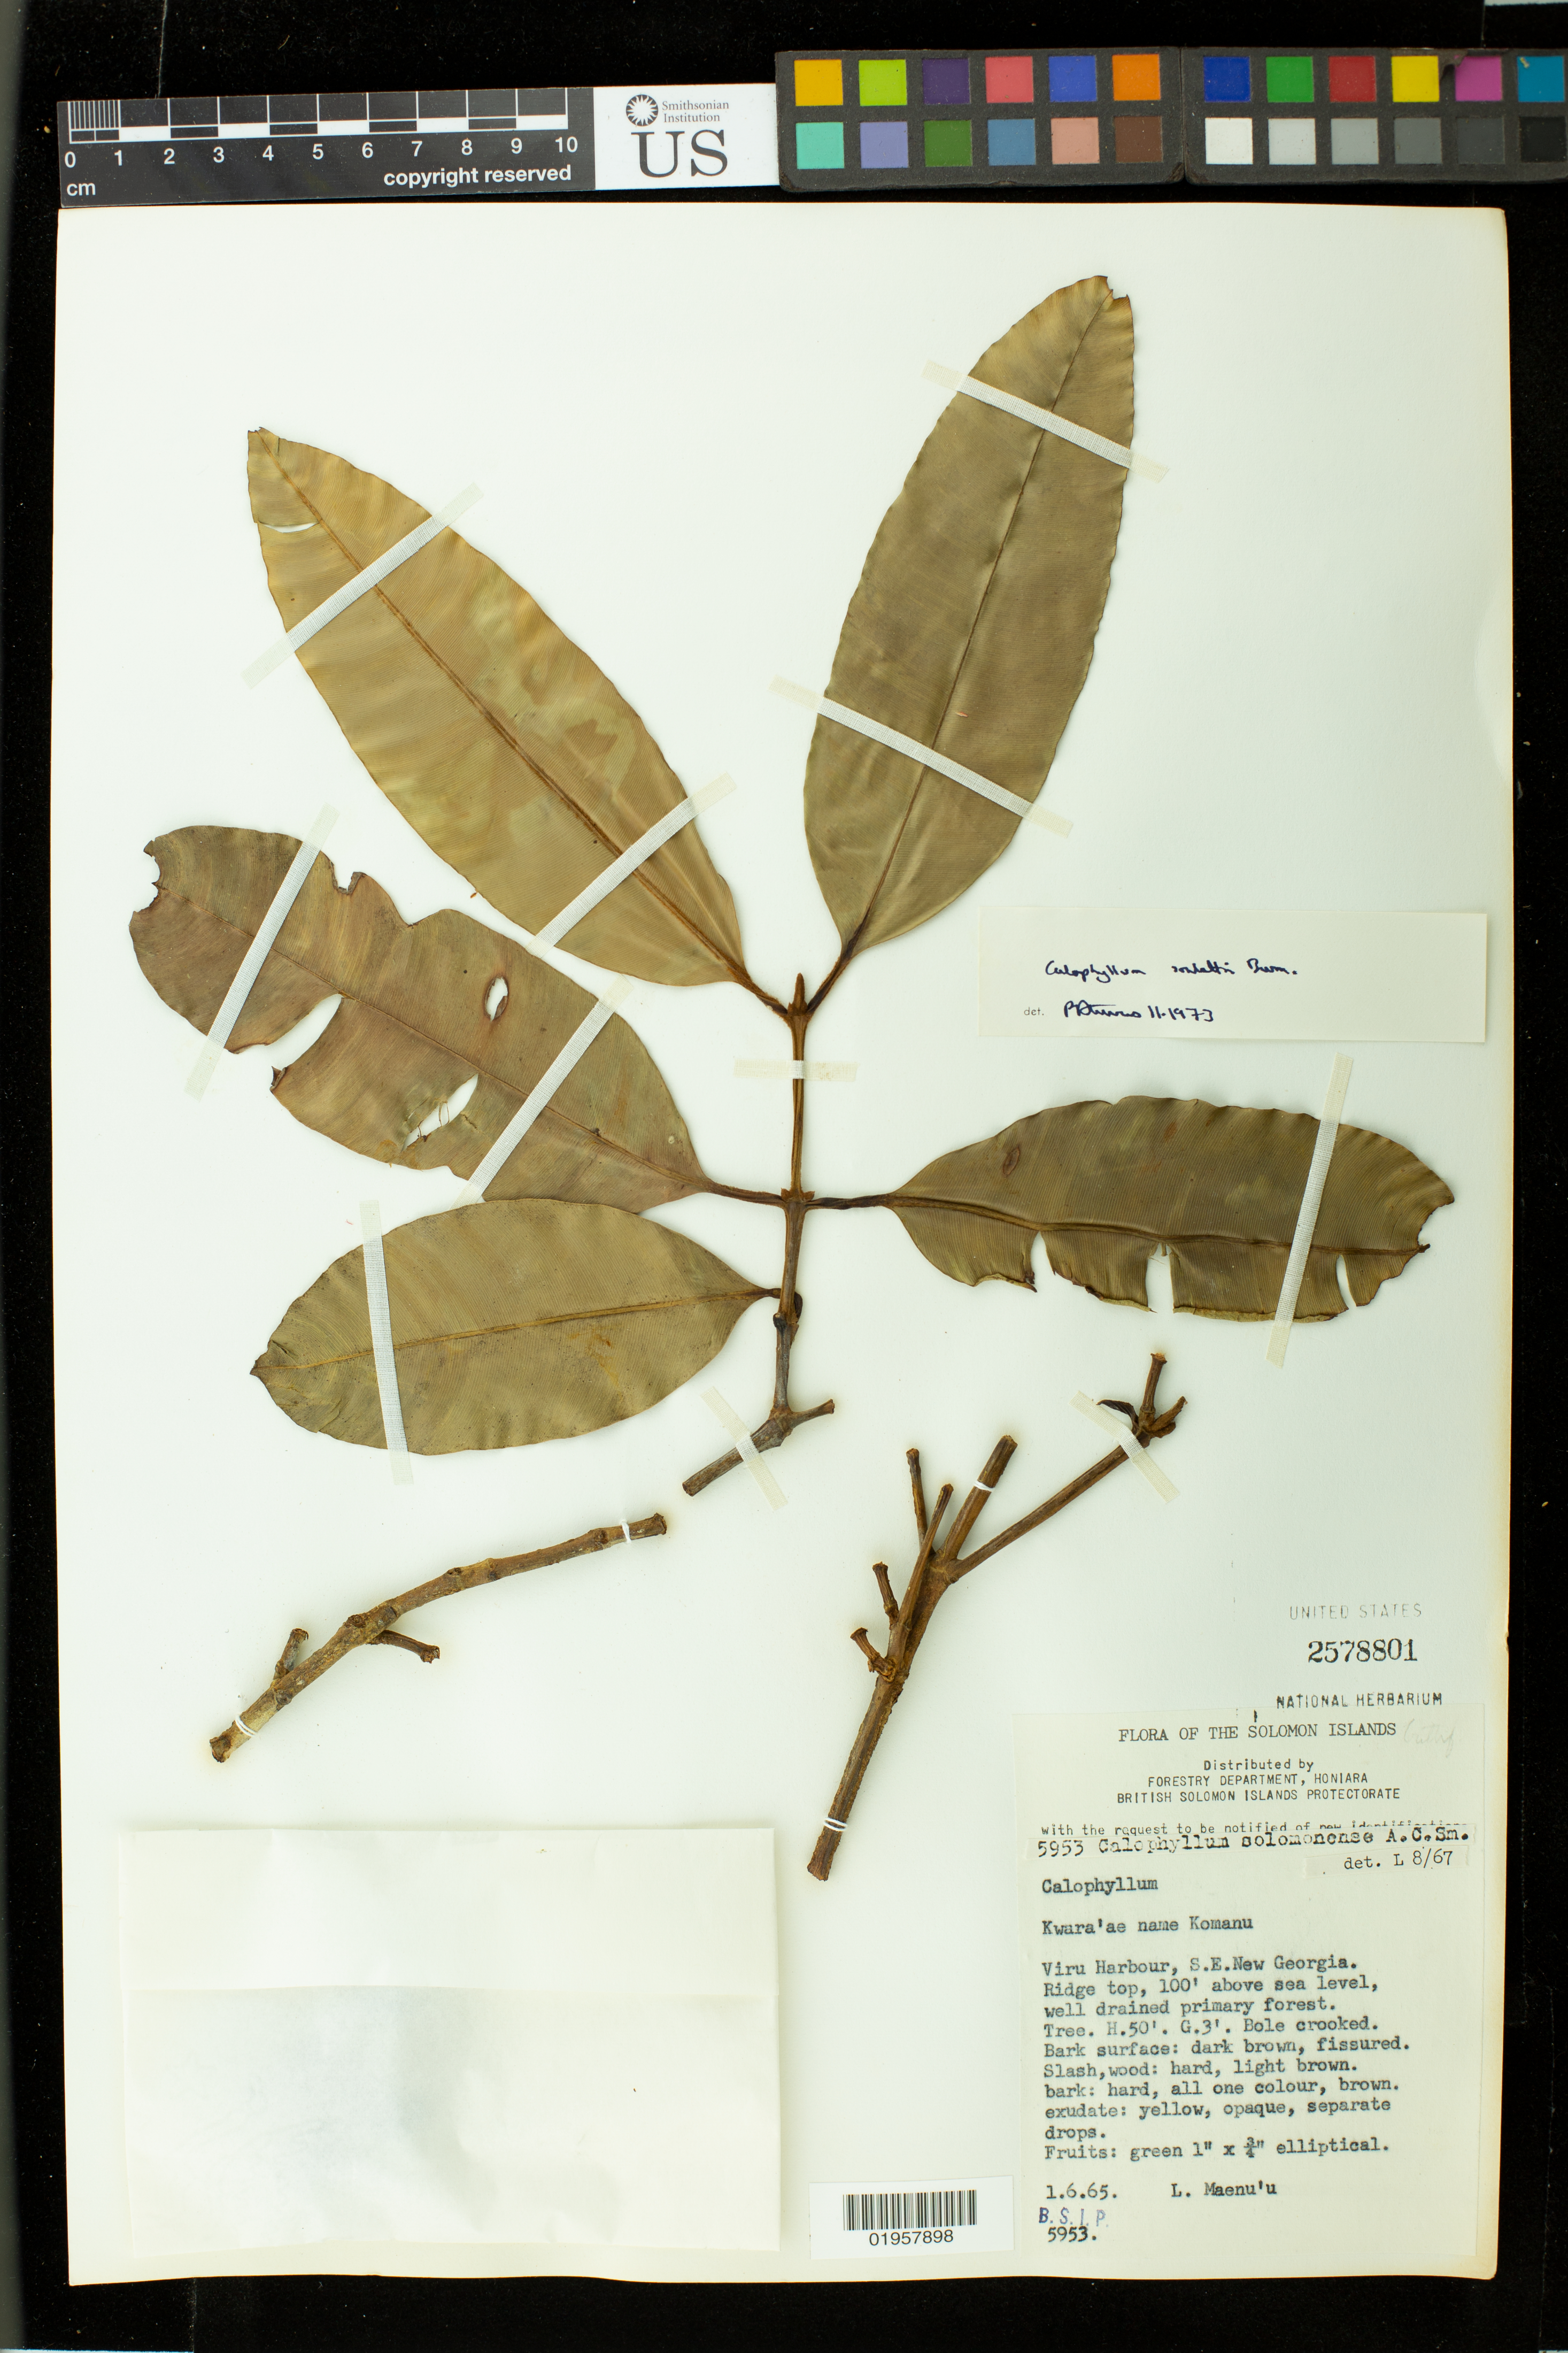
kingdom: Plantae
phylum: Tracheophyta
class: Magnoliopsida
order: Malpighiales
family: Calophyllaceae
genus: Calophyllum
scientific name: Calophyllum soulattri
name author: Burm. f.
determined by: Stevens, P. F.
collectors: L. Maenu'u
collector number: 5953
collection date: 1965-06-01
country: Solomon Islands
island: New Georgia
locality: Viru Harbour, S.E. New Georgia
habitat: Ridge top, well drained primary forest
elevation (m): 30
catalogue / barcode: US 2578801